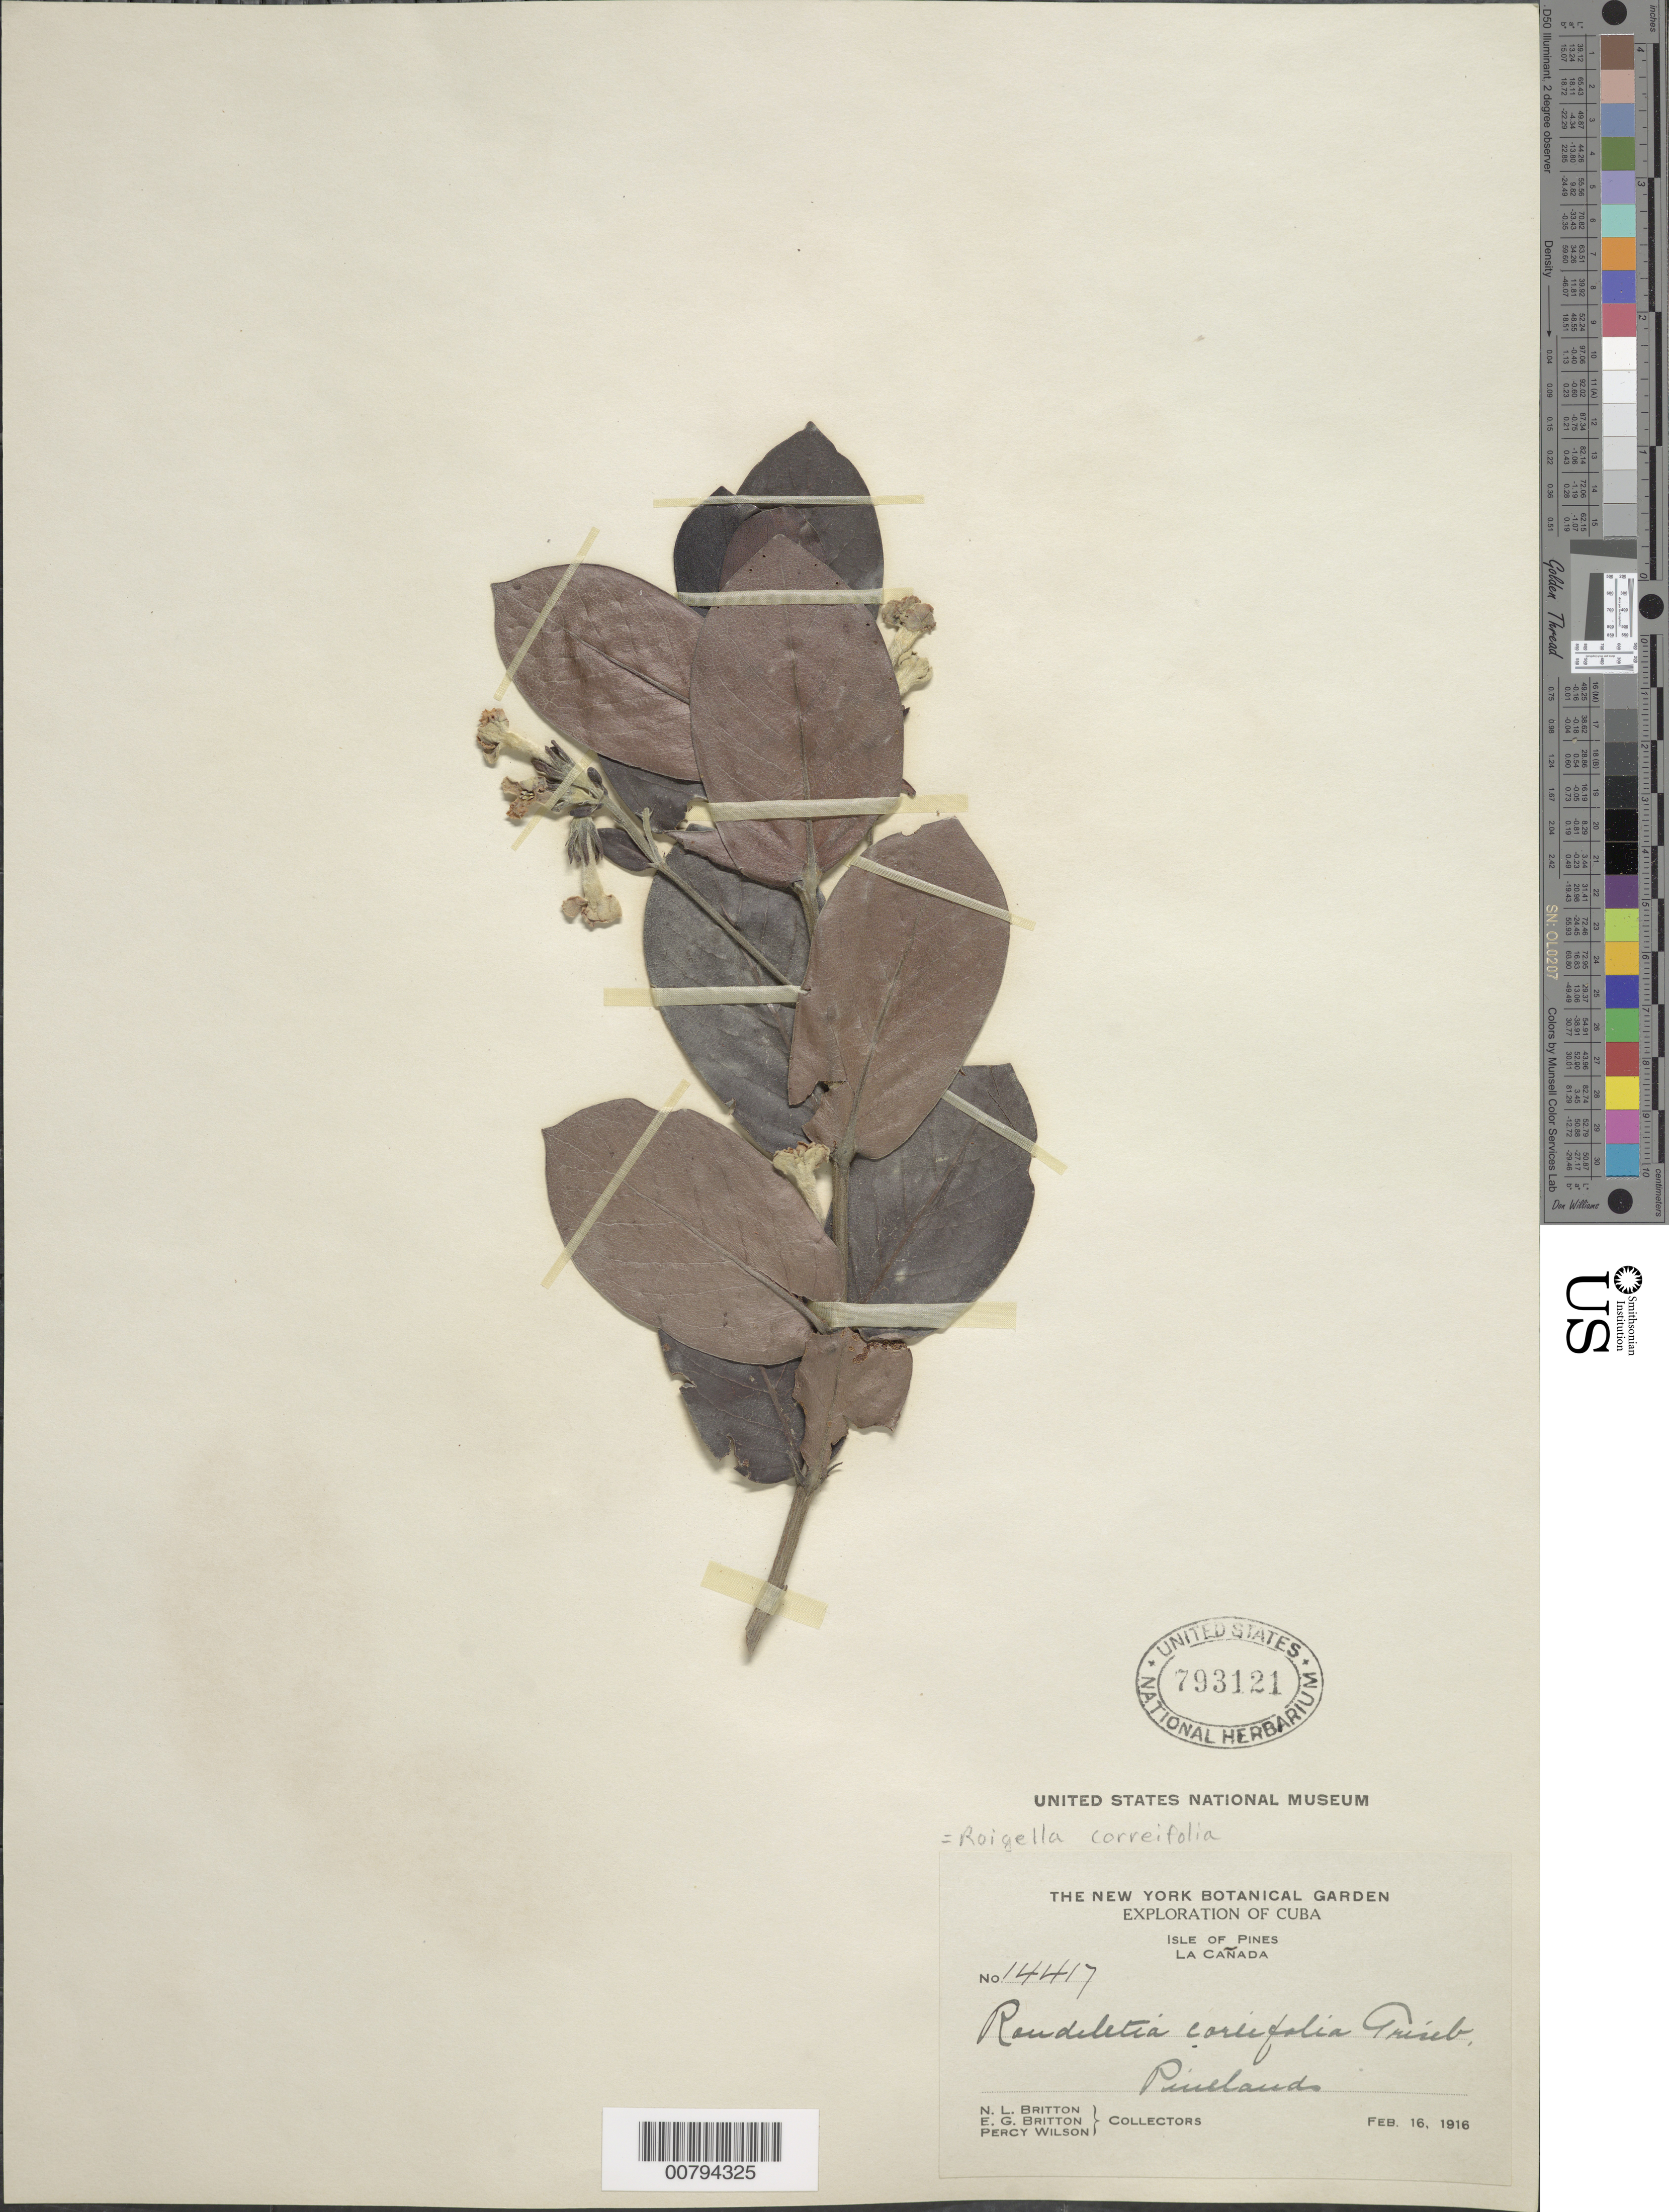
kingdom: Plantae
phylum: Tracheophyta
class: Magnoliopsida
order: Gentianales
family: Rubiaceae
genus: Roigella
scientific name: Roigella correifolia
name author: (Griseb.) Borhidi & Fernández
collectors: N. Britton, E. G. Britton & P. Wilson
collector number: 14417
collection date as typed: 16 Feb 1916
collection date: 1916-02-16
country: Cuba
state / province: Isla de La Juventud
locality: La Canada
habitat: Pinelands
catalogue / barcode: US 793121